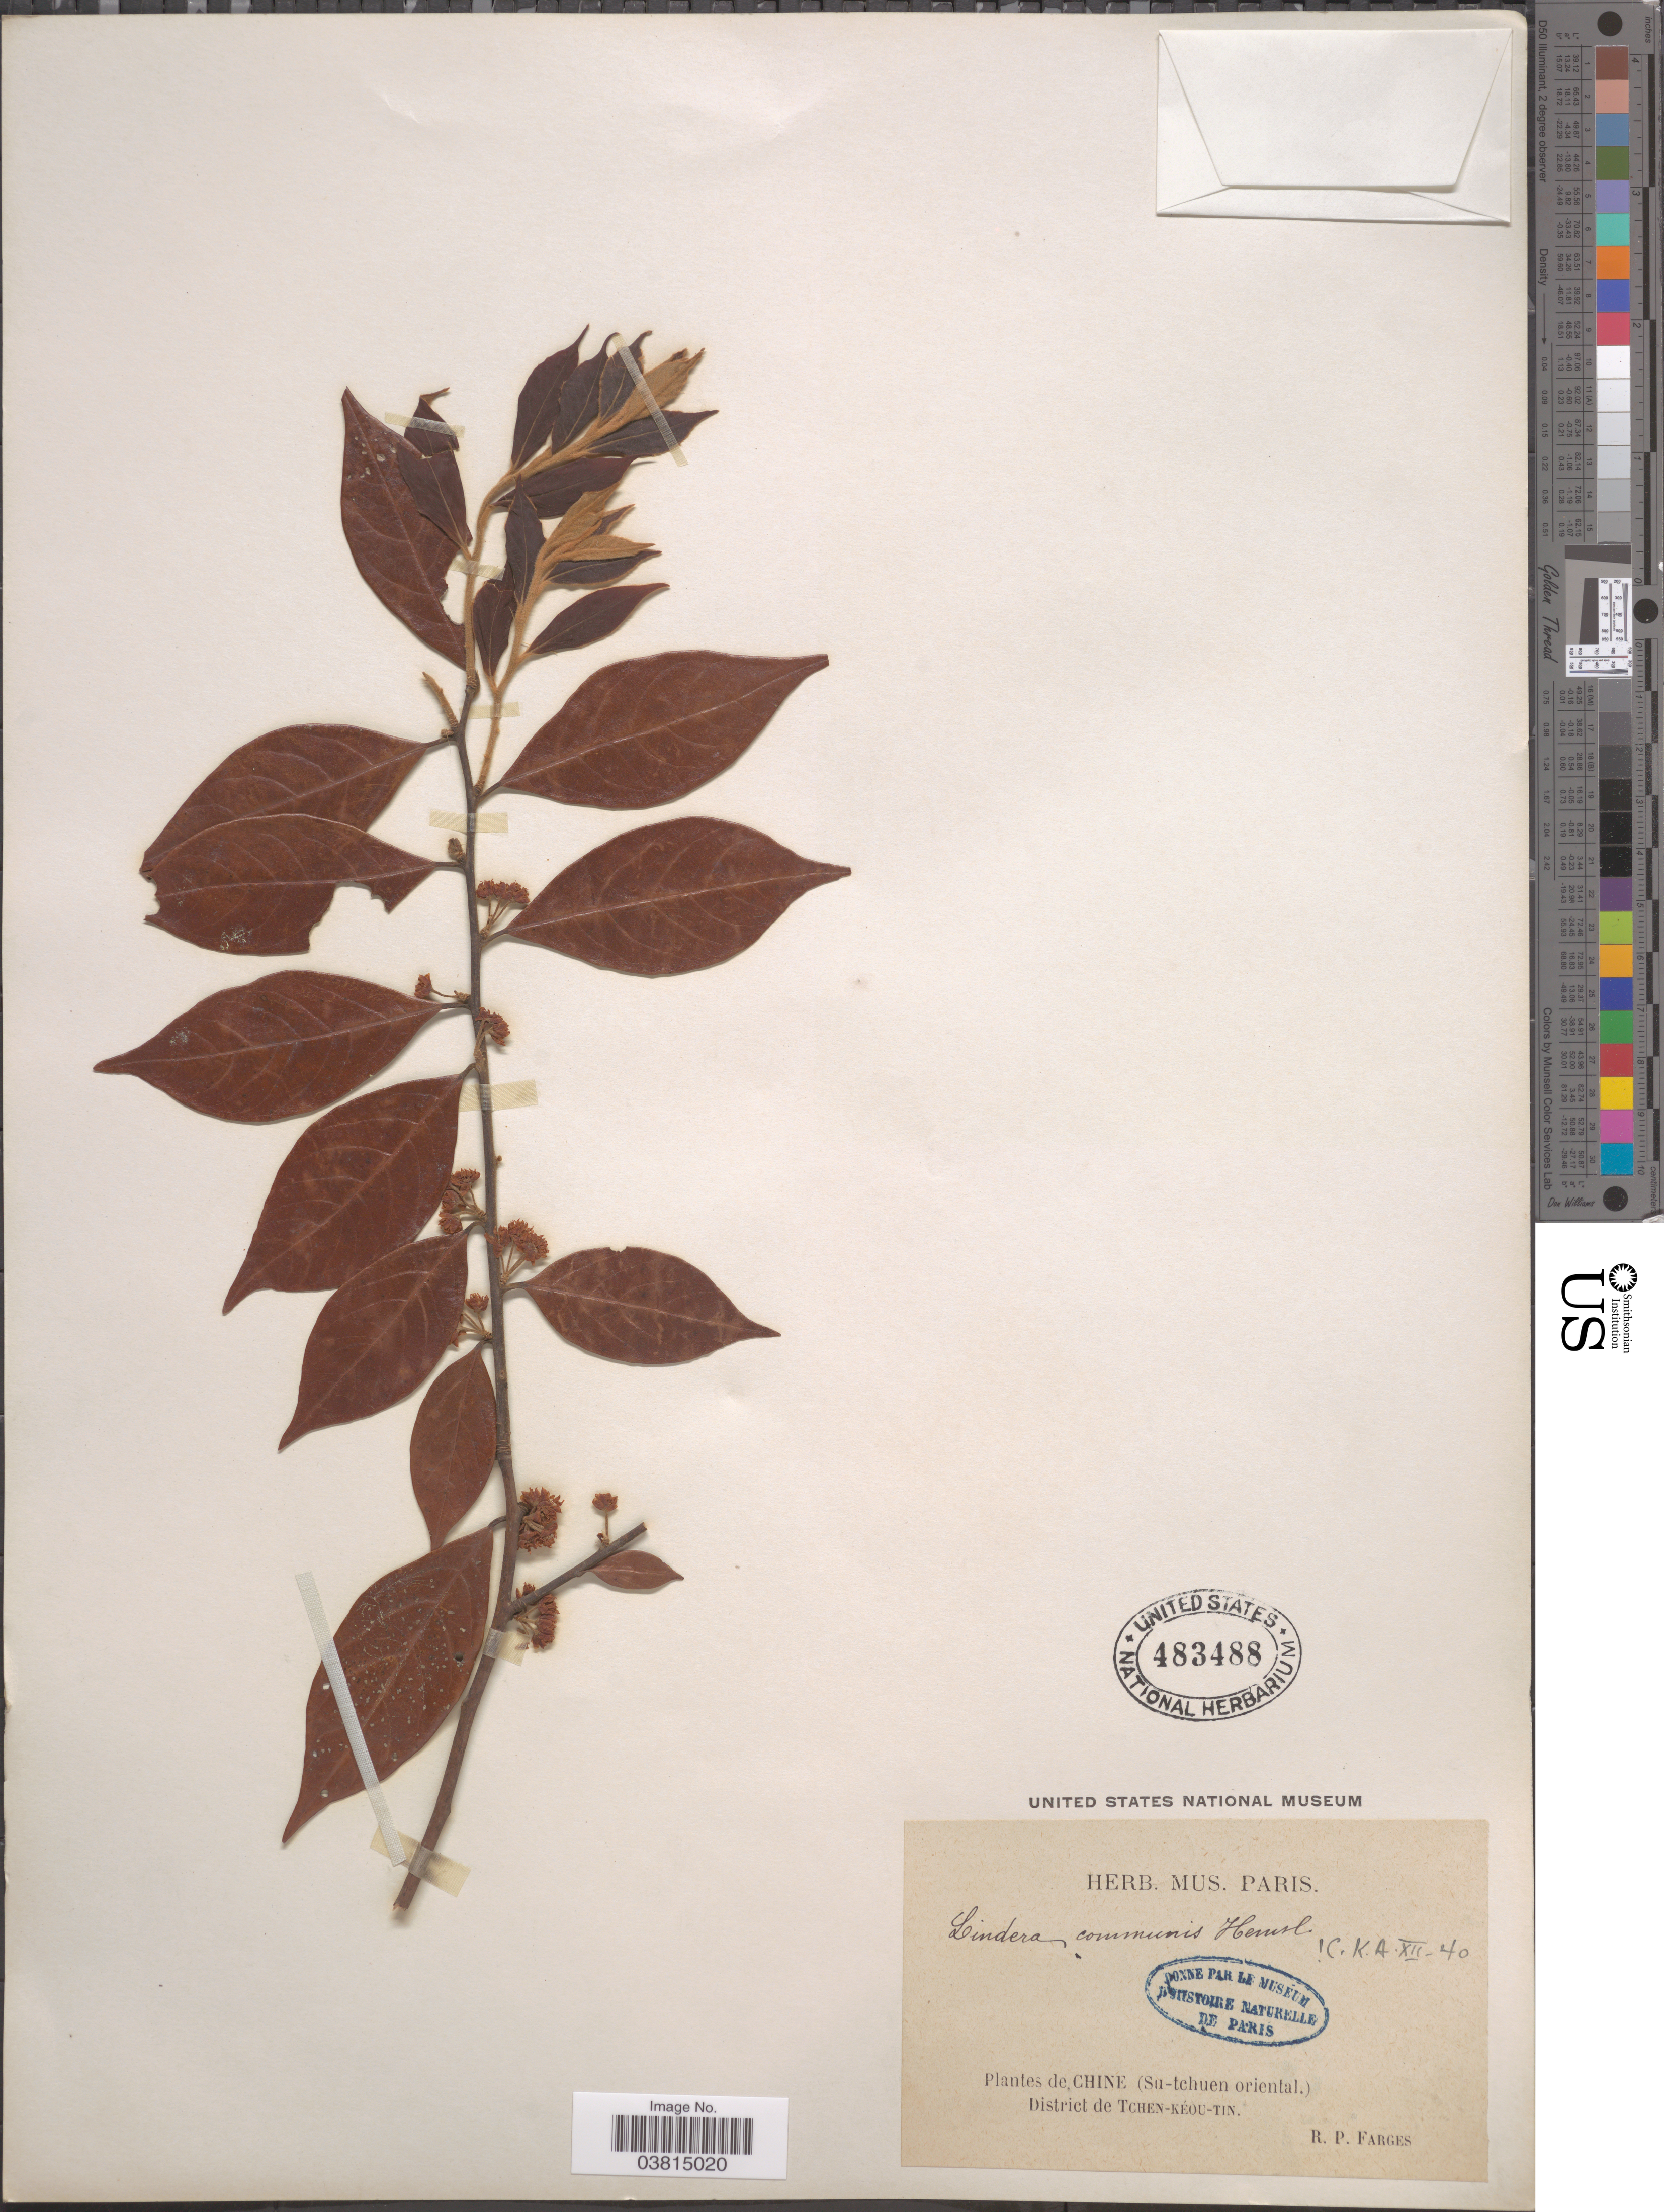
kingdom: Plantae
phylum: Tracheophyta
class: Magnoliopsida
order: Laurales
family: Lauraceae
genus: Lindera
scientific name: Lindera communis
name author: Hemsl.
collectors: R. Farges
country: China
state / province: Sichuan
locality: (Su-tchuen oriental.) District de Tchen-Kéou-Tin).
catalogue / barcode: US 483488